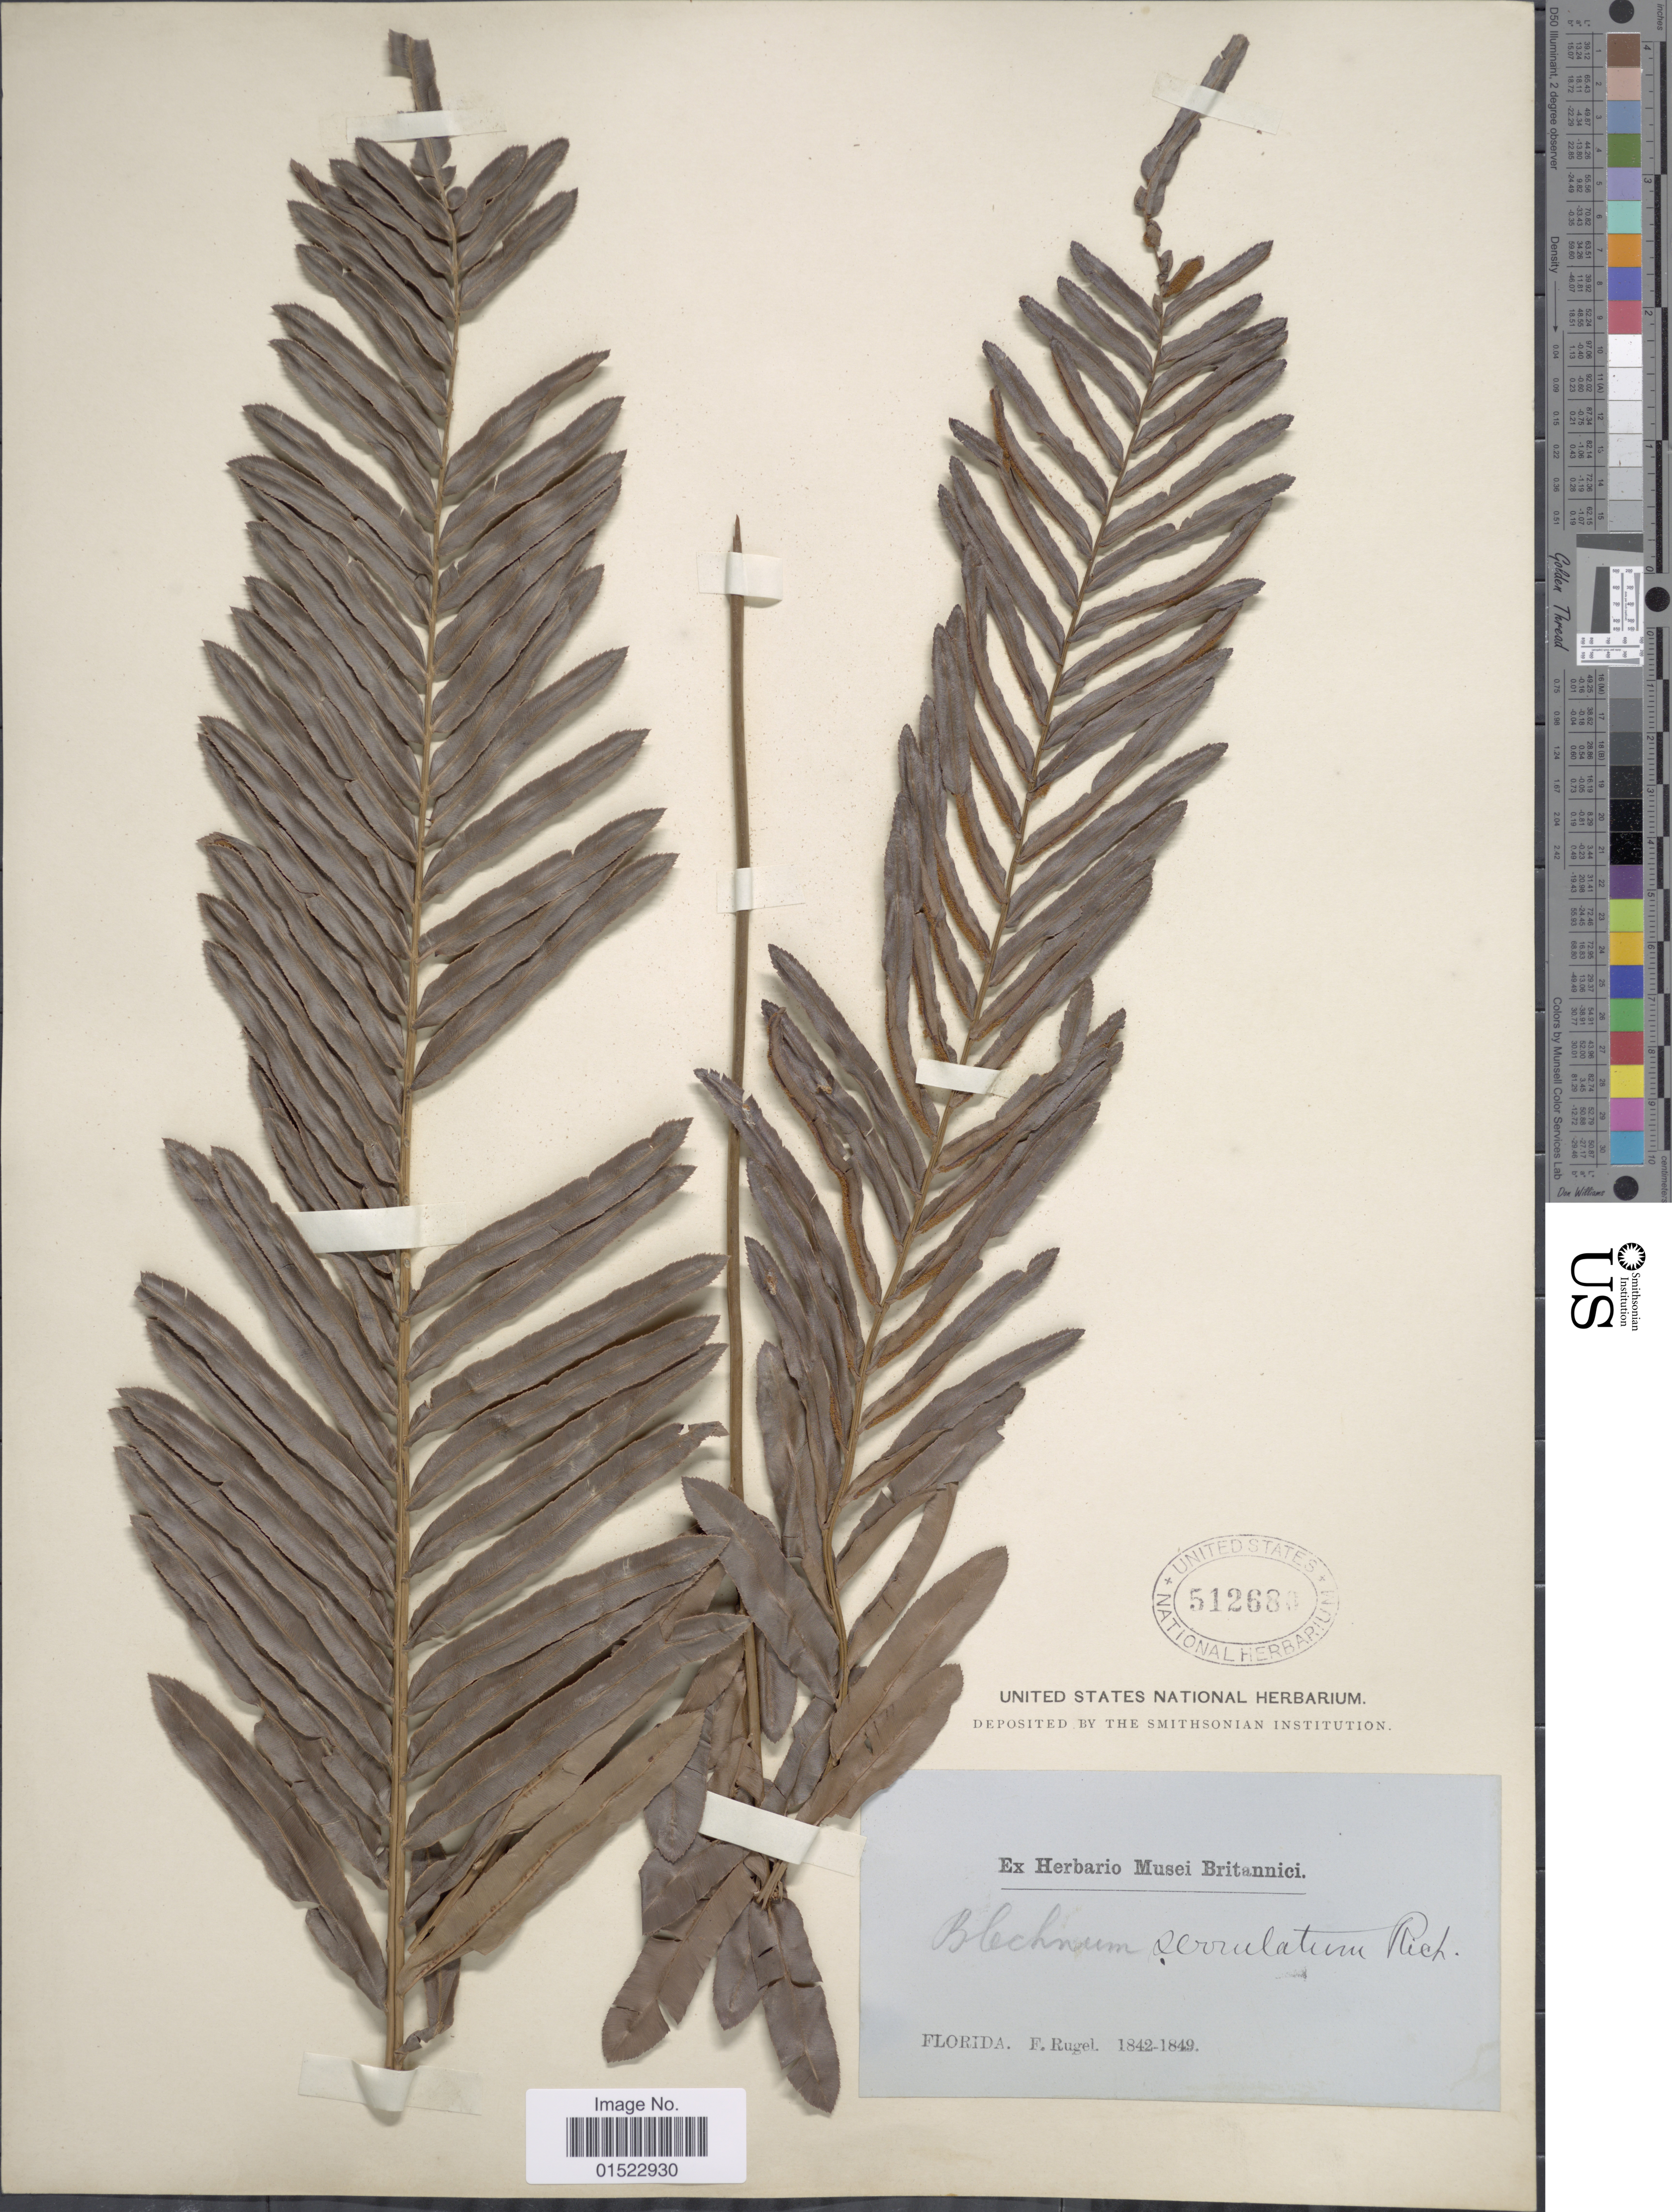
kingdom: Plantae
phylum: Tracheophyta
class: Polypodiopsida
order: Polypodiales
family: Blechnaceae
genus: Telmatoblechnum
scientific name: Telmatoblechnum serrulatum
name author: (Rich.) Perrie et al.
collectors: F. Rugel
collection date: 1842/1849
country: United States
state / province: Florida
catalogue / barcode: US 512680